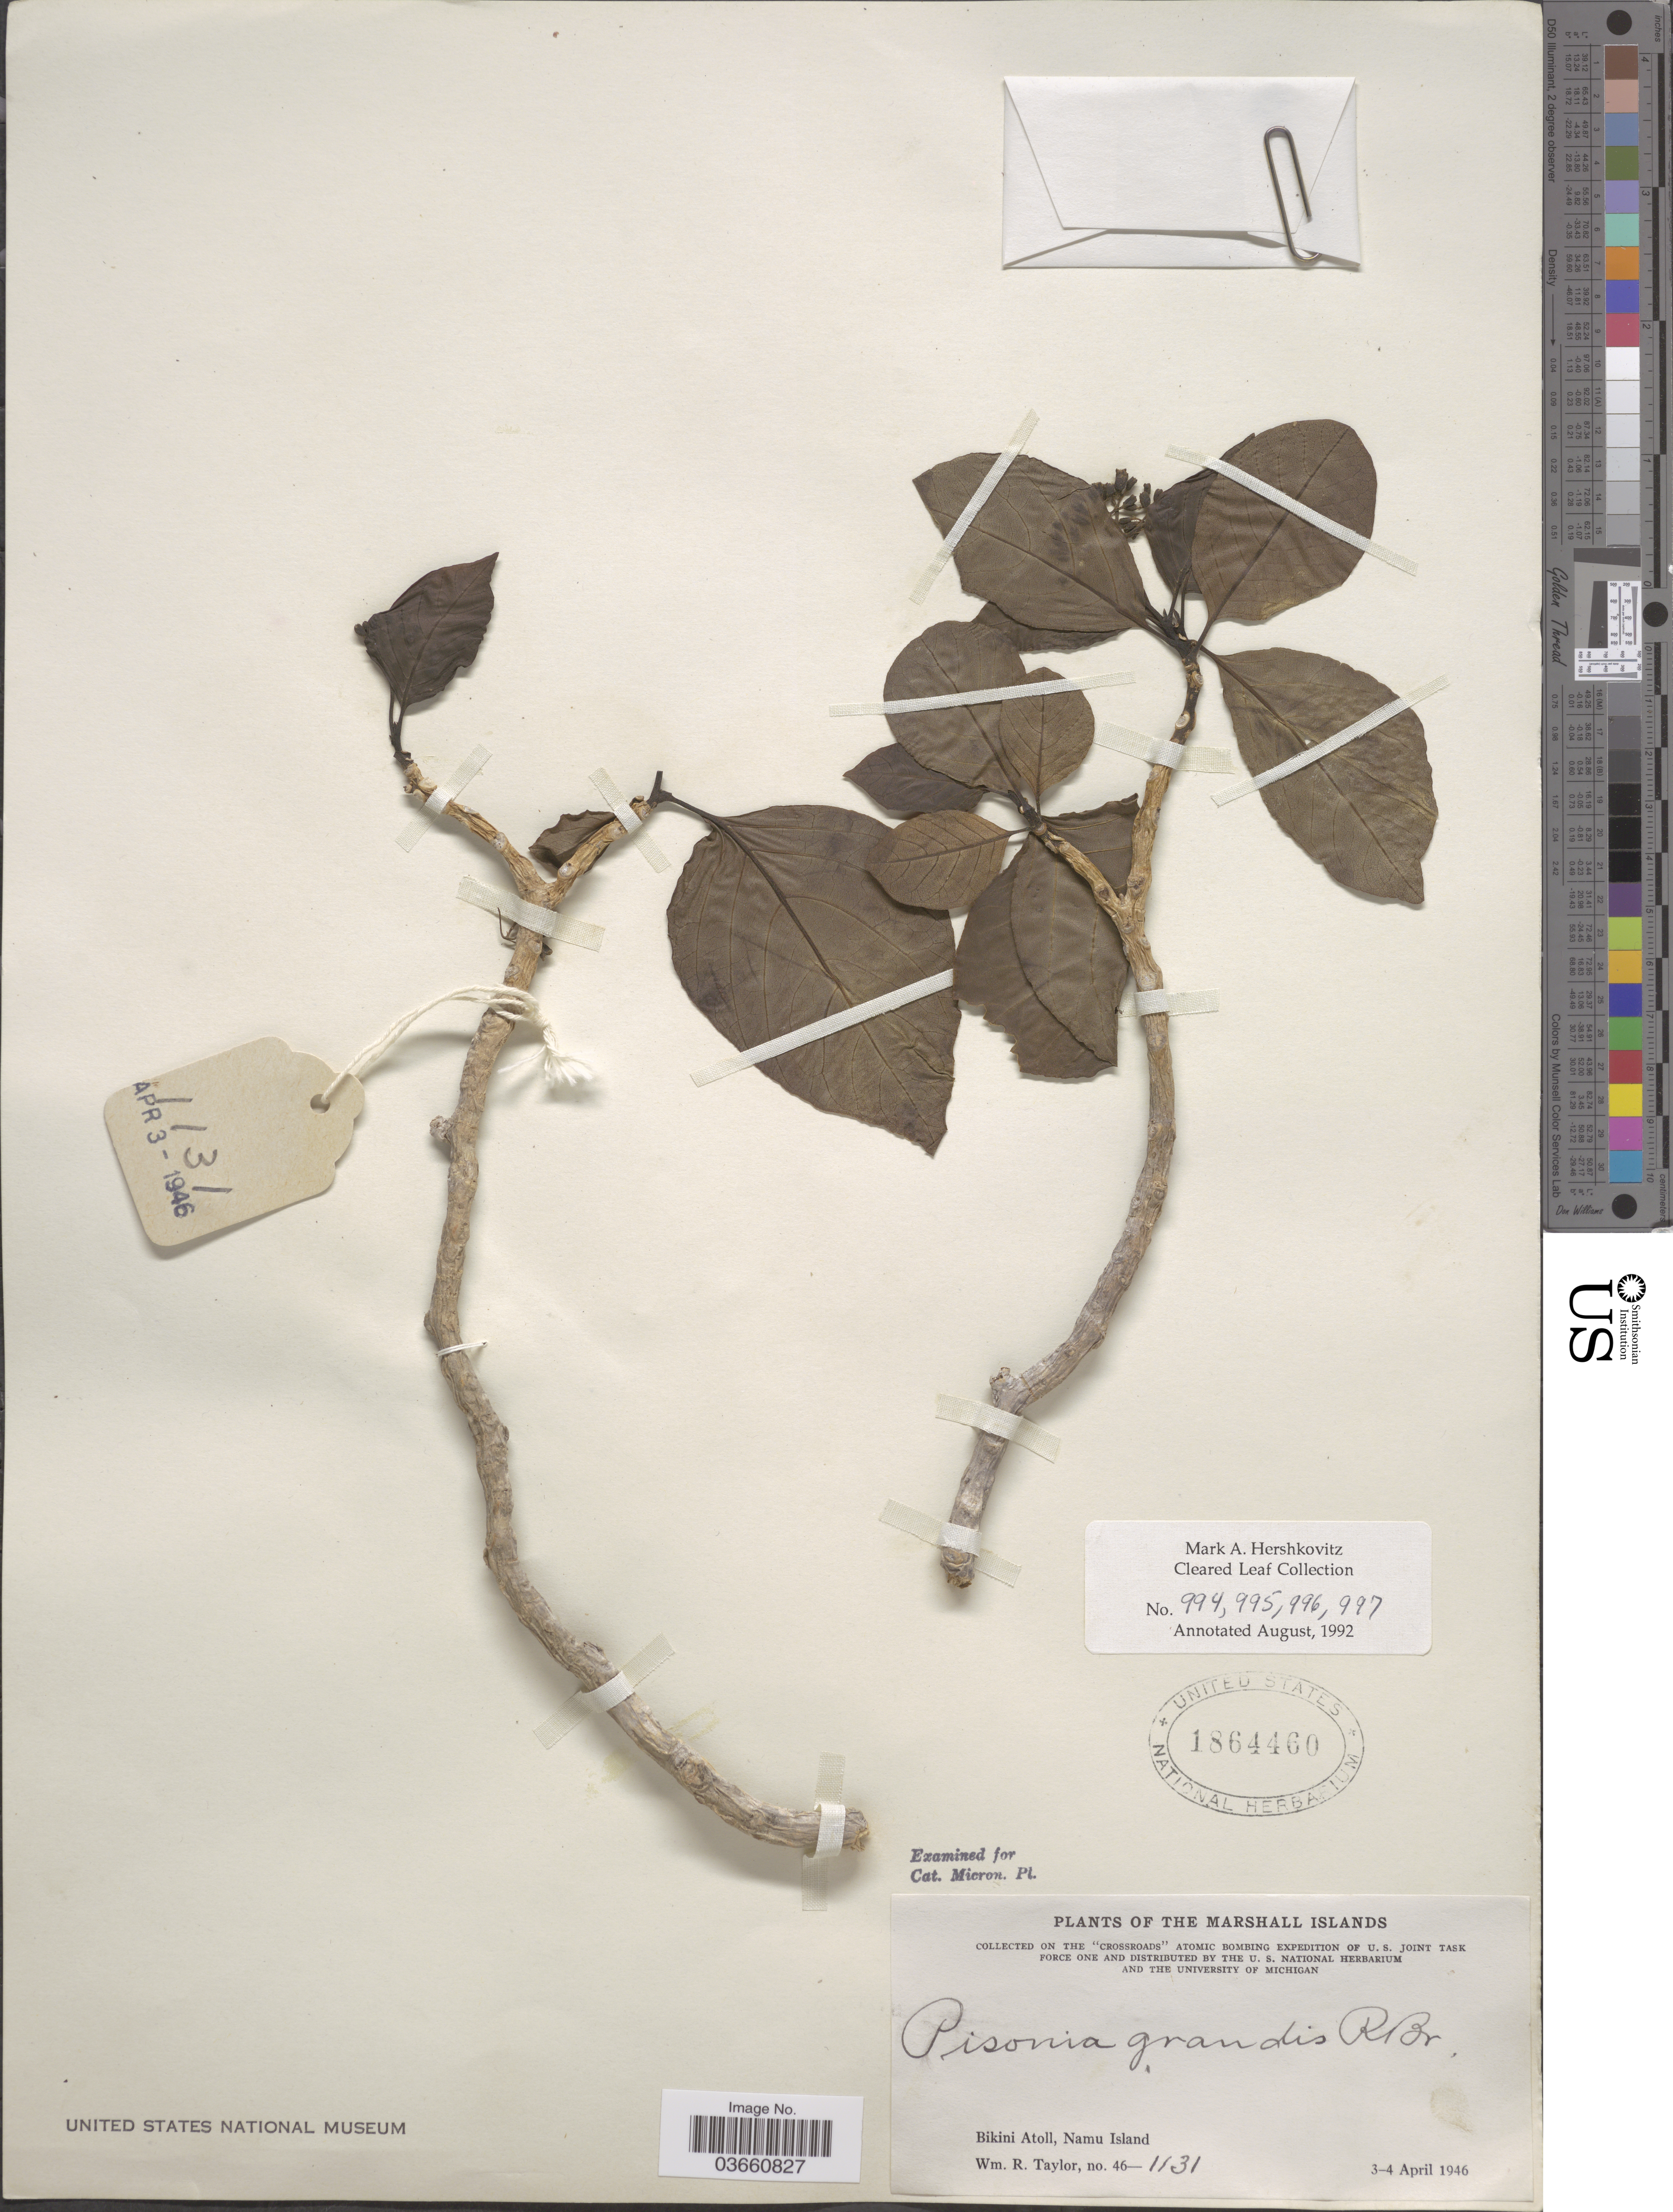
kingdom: Plantae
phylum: Tracheophyta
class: Magnoliopsida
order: Caryophyllales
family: Nyctaginaceae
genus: Pisonia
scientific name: Pisonia grandis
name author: R. Br.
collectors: W. R. Taylor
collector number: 46-1131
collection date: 1946-04-03/1946-04-04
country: Marshall Islands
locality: Bikini Atoll, Namu Island.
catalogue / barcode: US 1864460